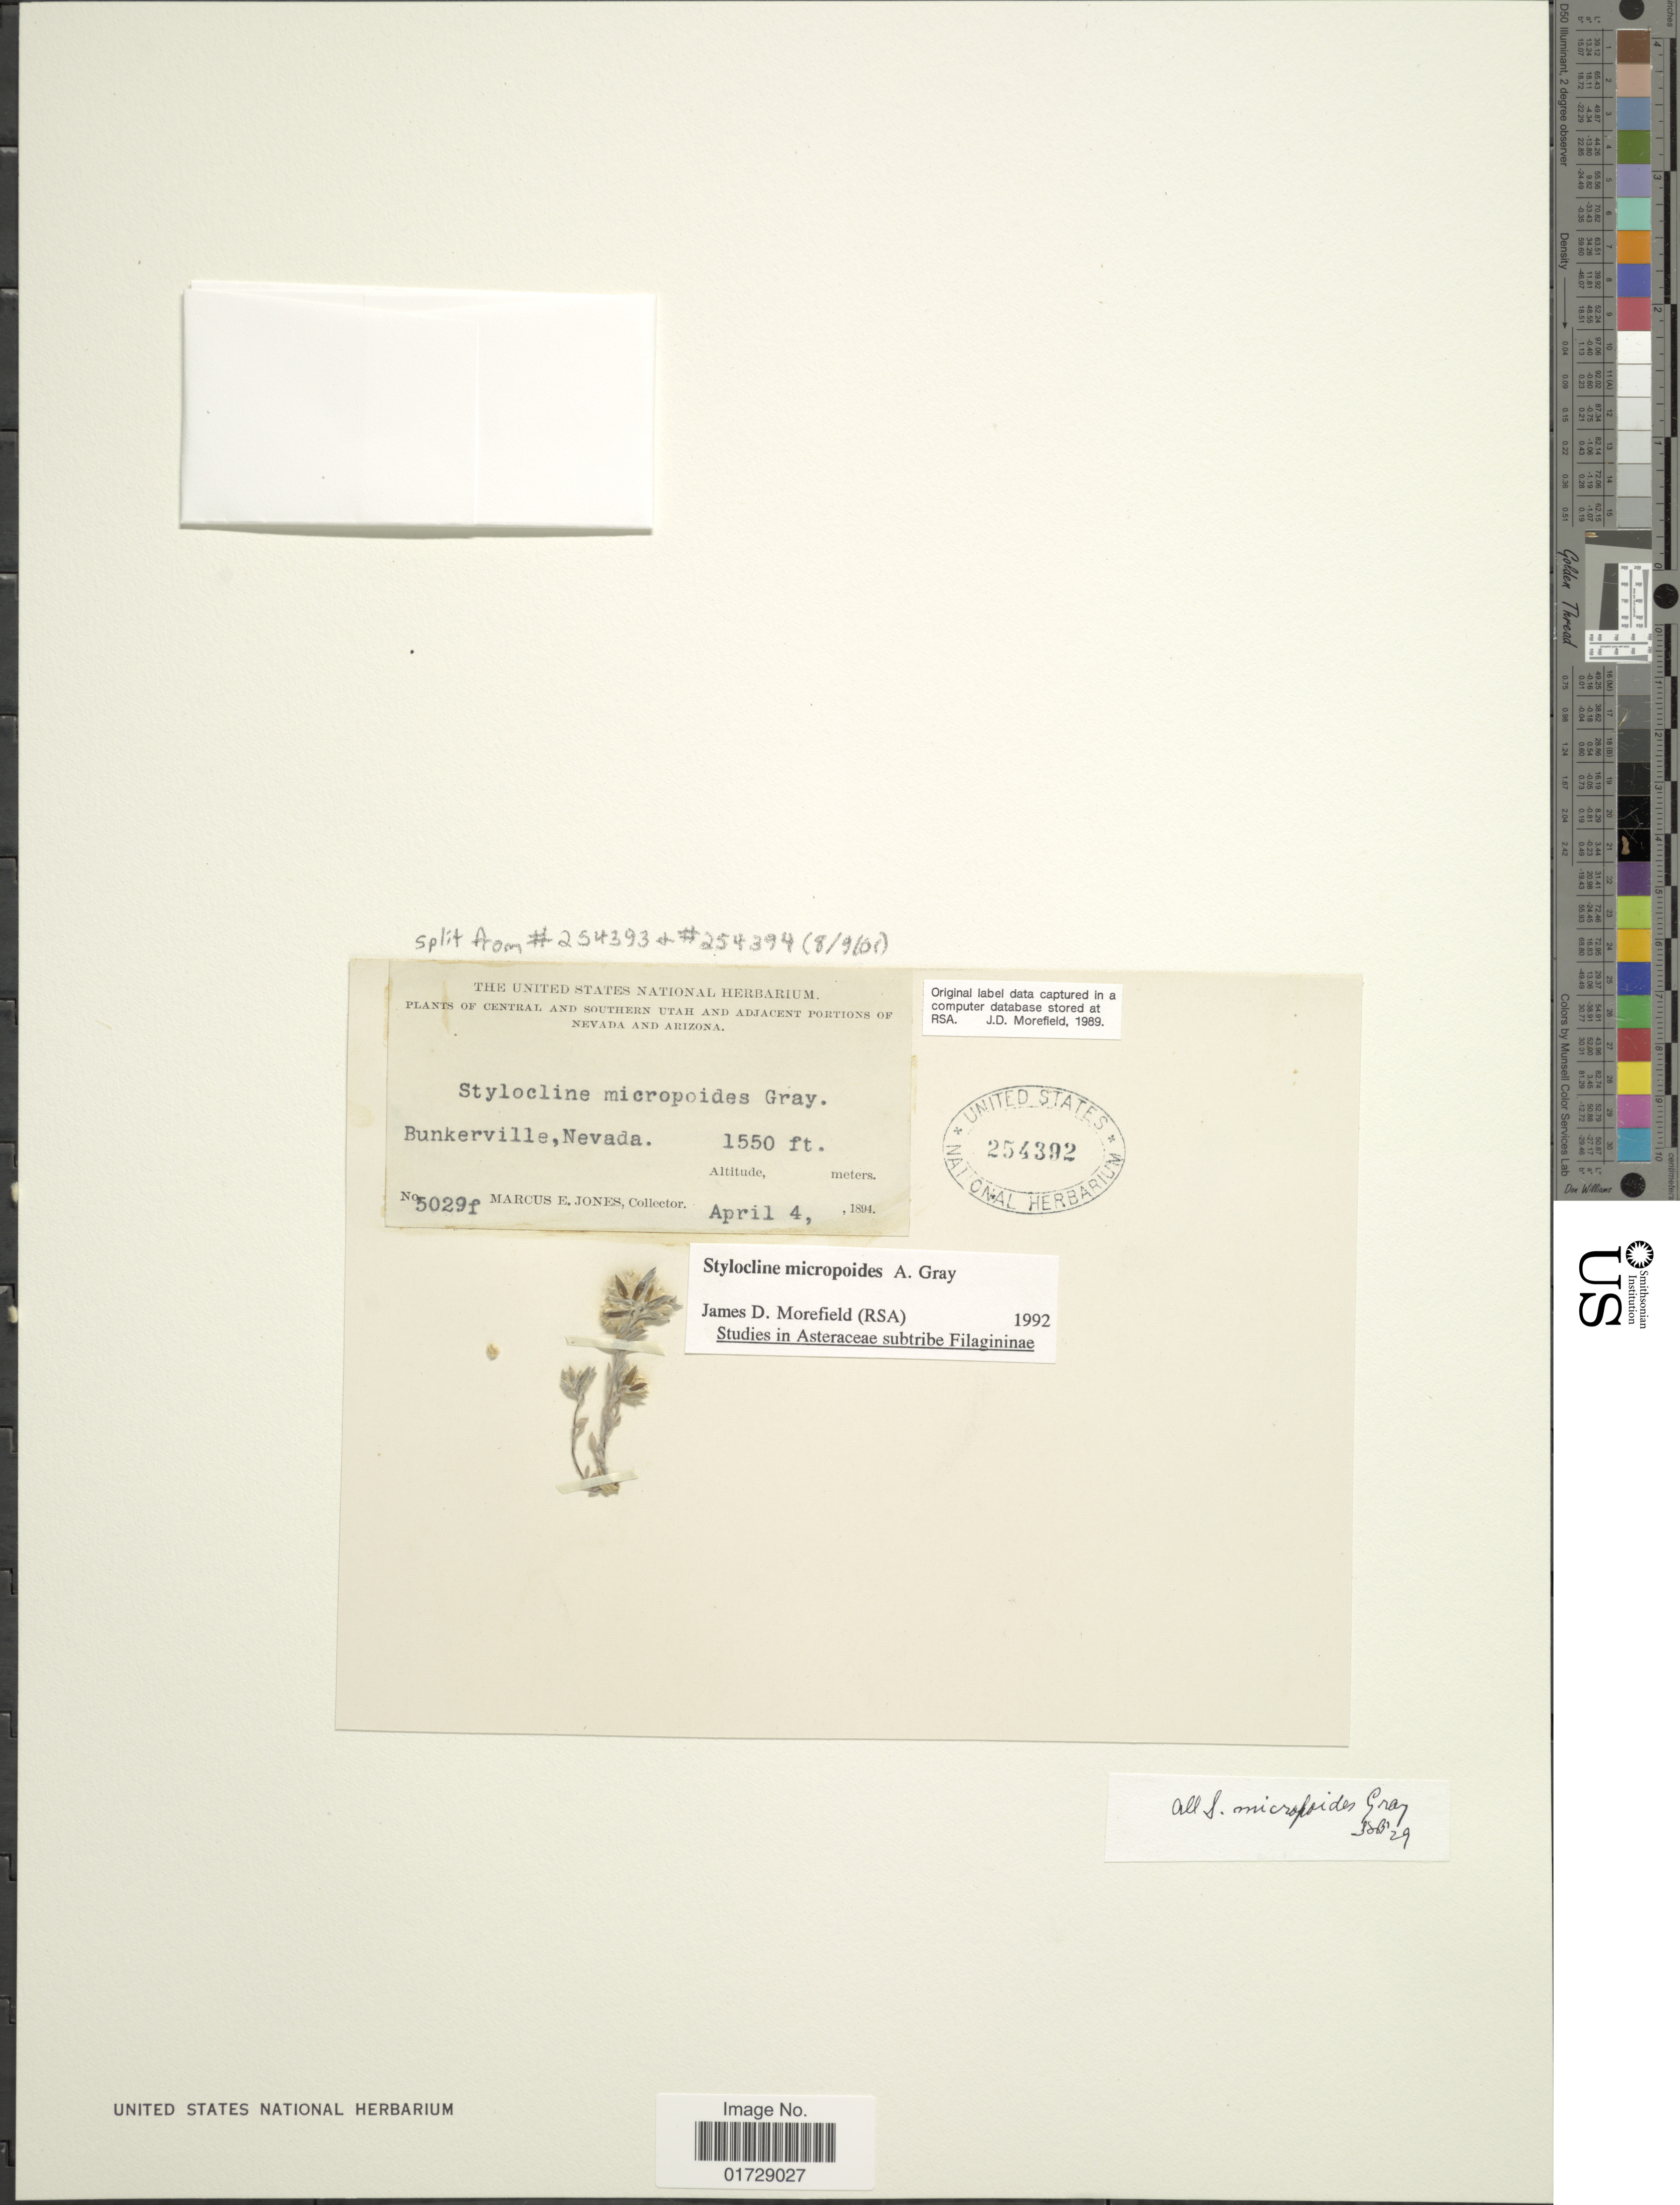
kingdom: Plantae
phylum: Tracheophyta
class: Magnoliopsida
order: Asterales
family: Asteraceae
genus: Stylocline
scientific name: Stylocline micropoides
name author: A. Gray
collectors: M. E. Jones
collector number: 5029f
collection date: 1894-04-04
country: United States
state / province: Nevada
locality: Bunkerville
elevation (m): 472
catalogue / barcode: US 254392